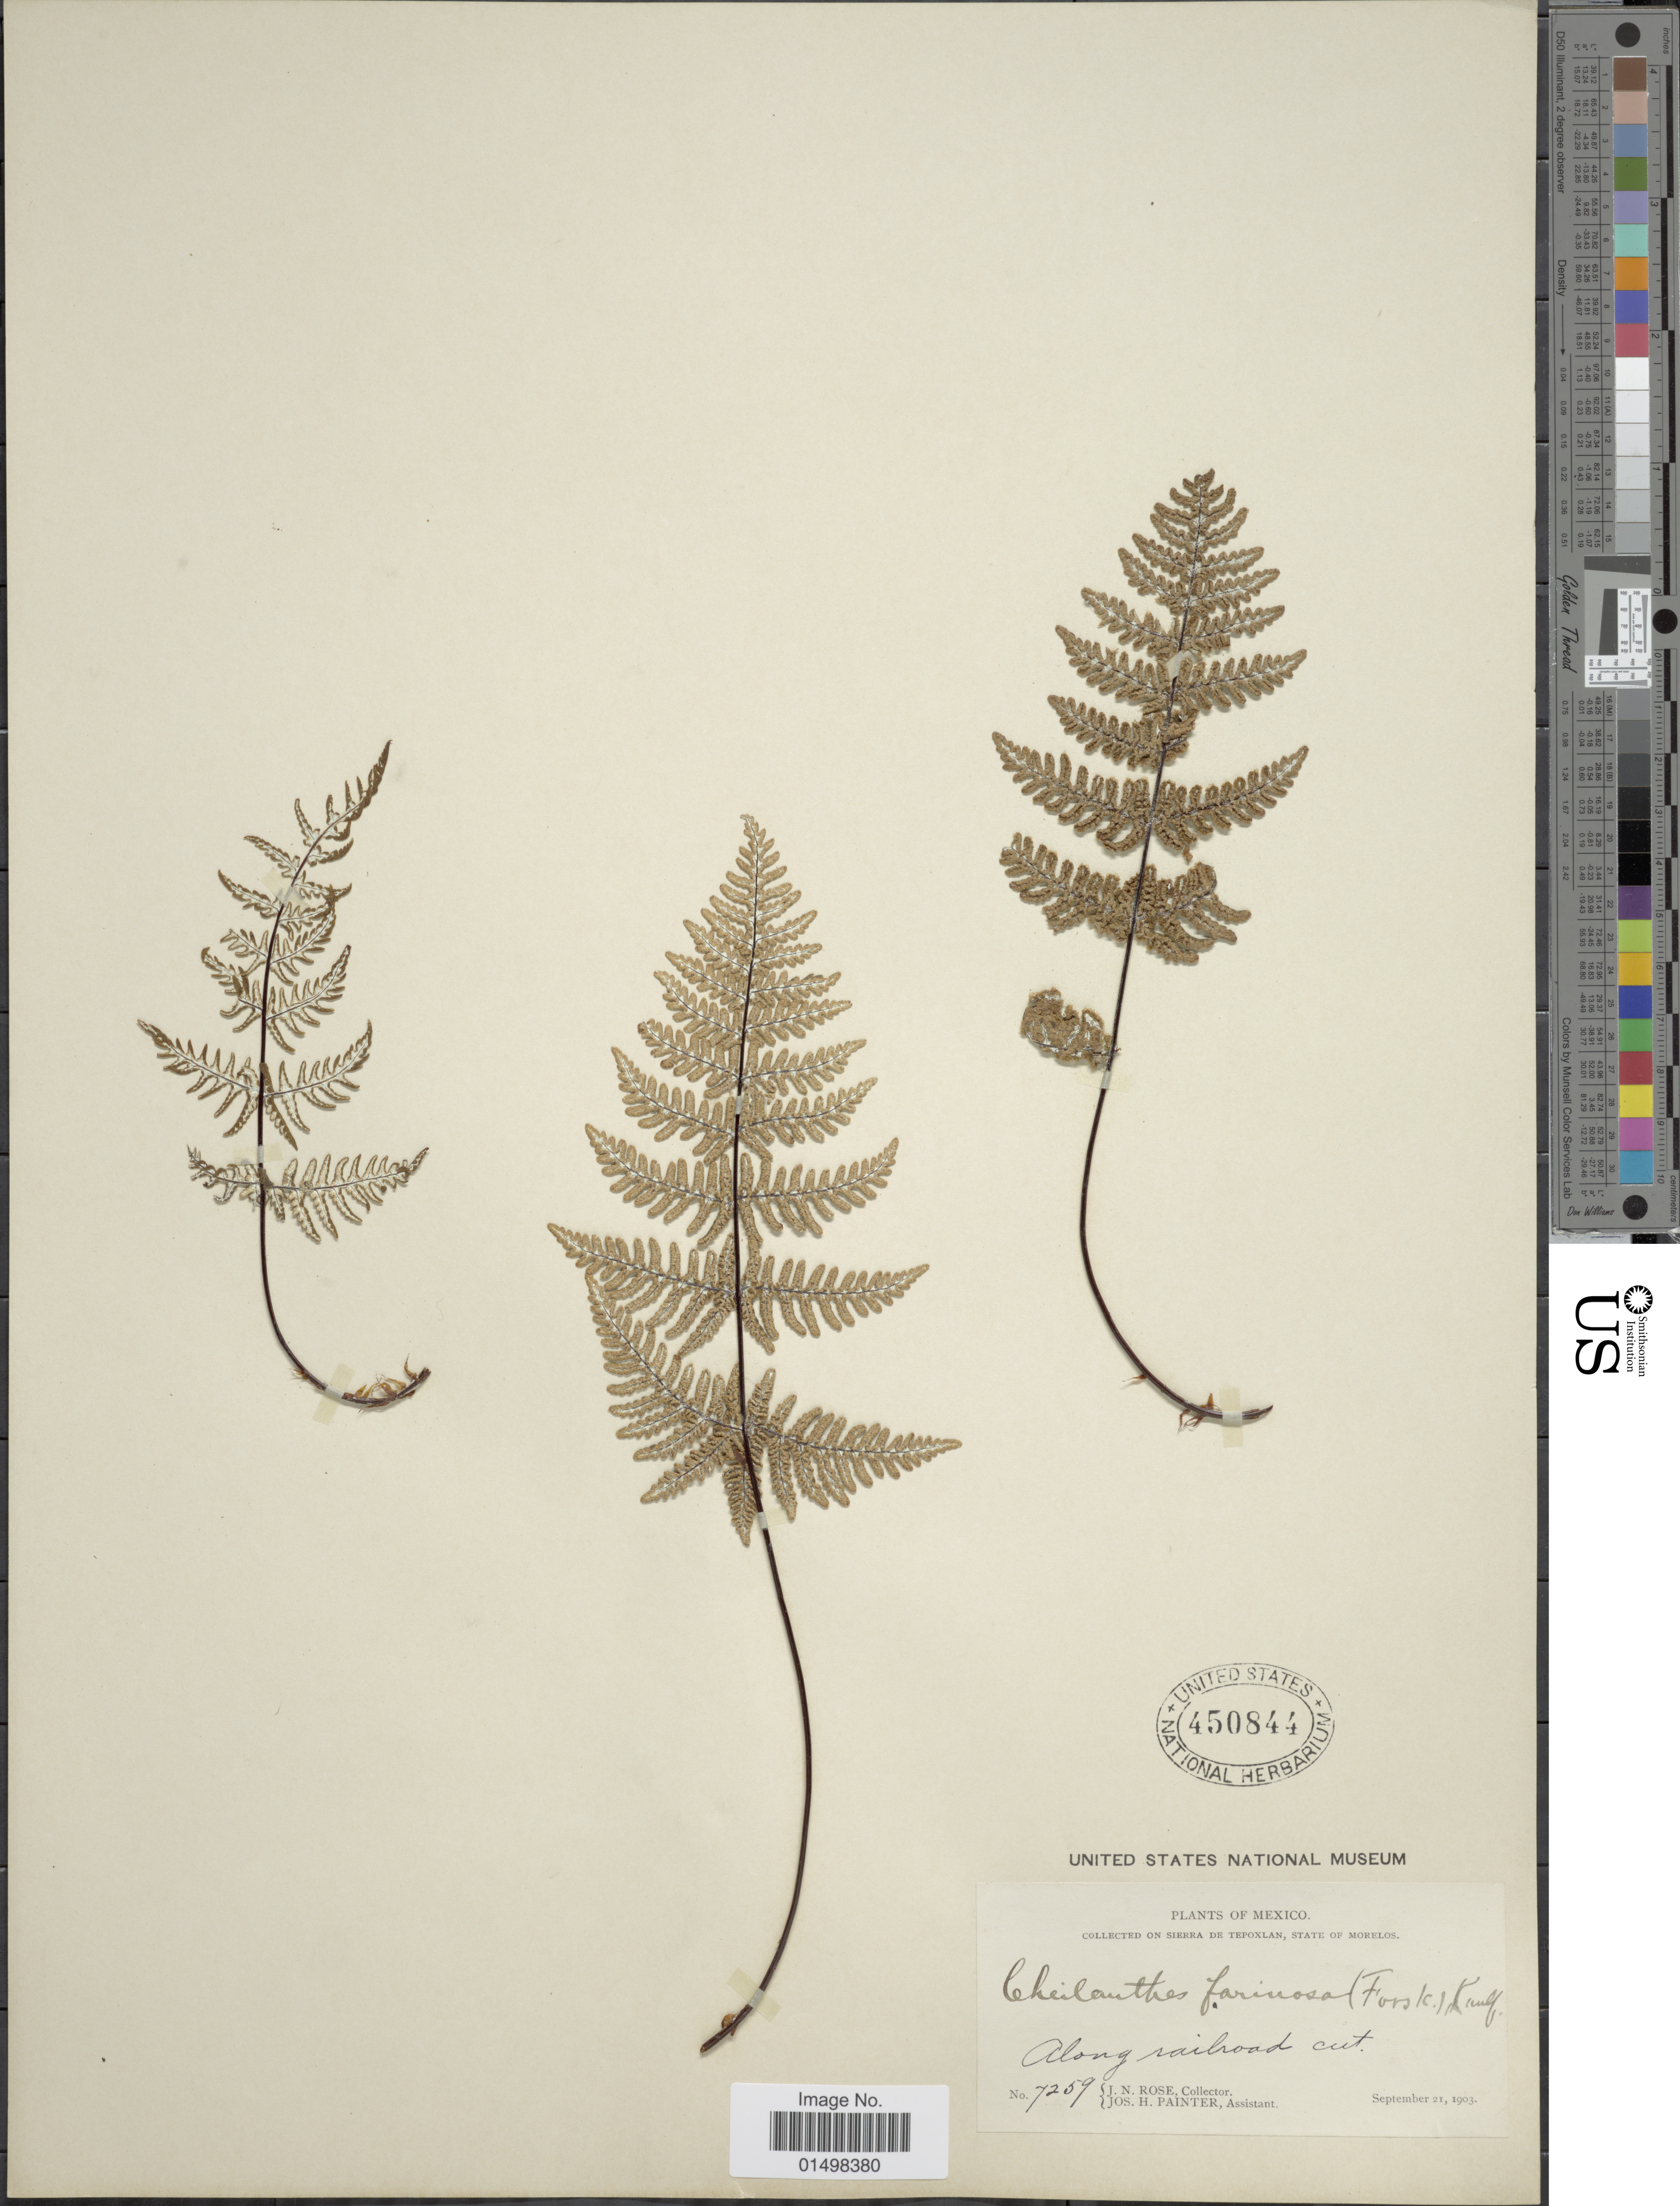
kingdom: Plantae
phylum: Tracheophyta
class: Polypodiopsida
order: Polypodiales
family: Pteridaceae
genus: Aleuritopteris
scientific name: Aleuritopteris farinosa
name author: (Forssk.) Fée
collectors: J. N. Rose & J. H. Painter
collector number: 7259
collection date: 1903-09-21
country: Mexico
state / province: Morelos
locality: On Sierra de Tepoxlan, State of Morelos. Along railroad cut.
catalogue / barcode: US 450844